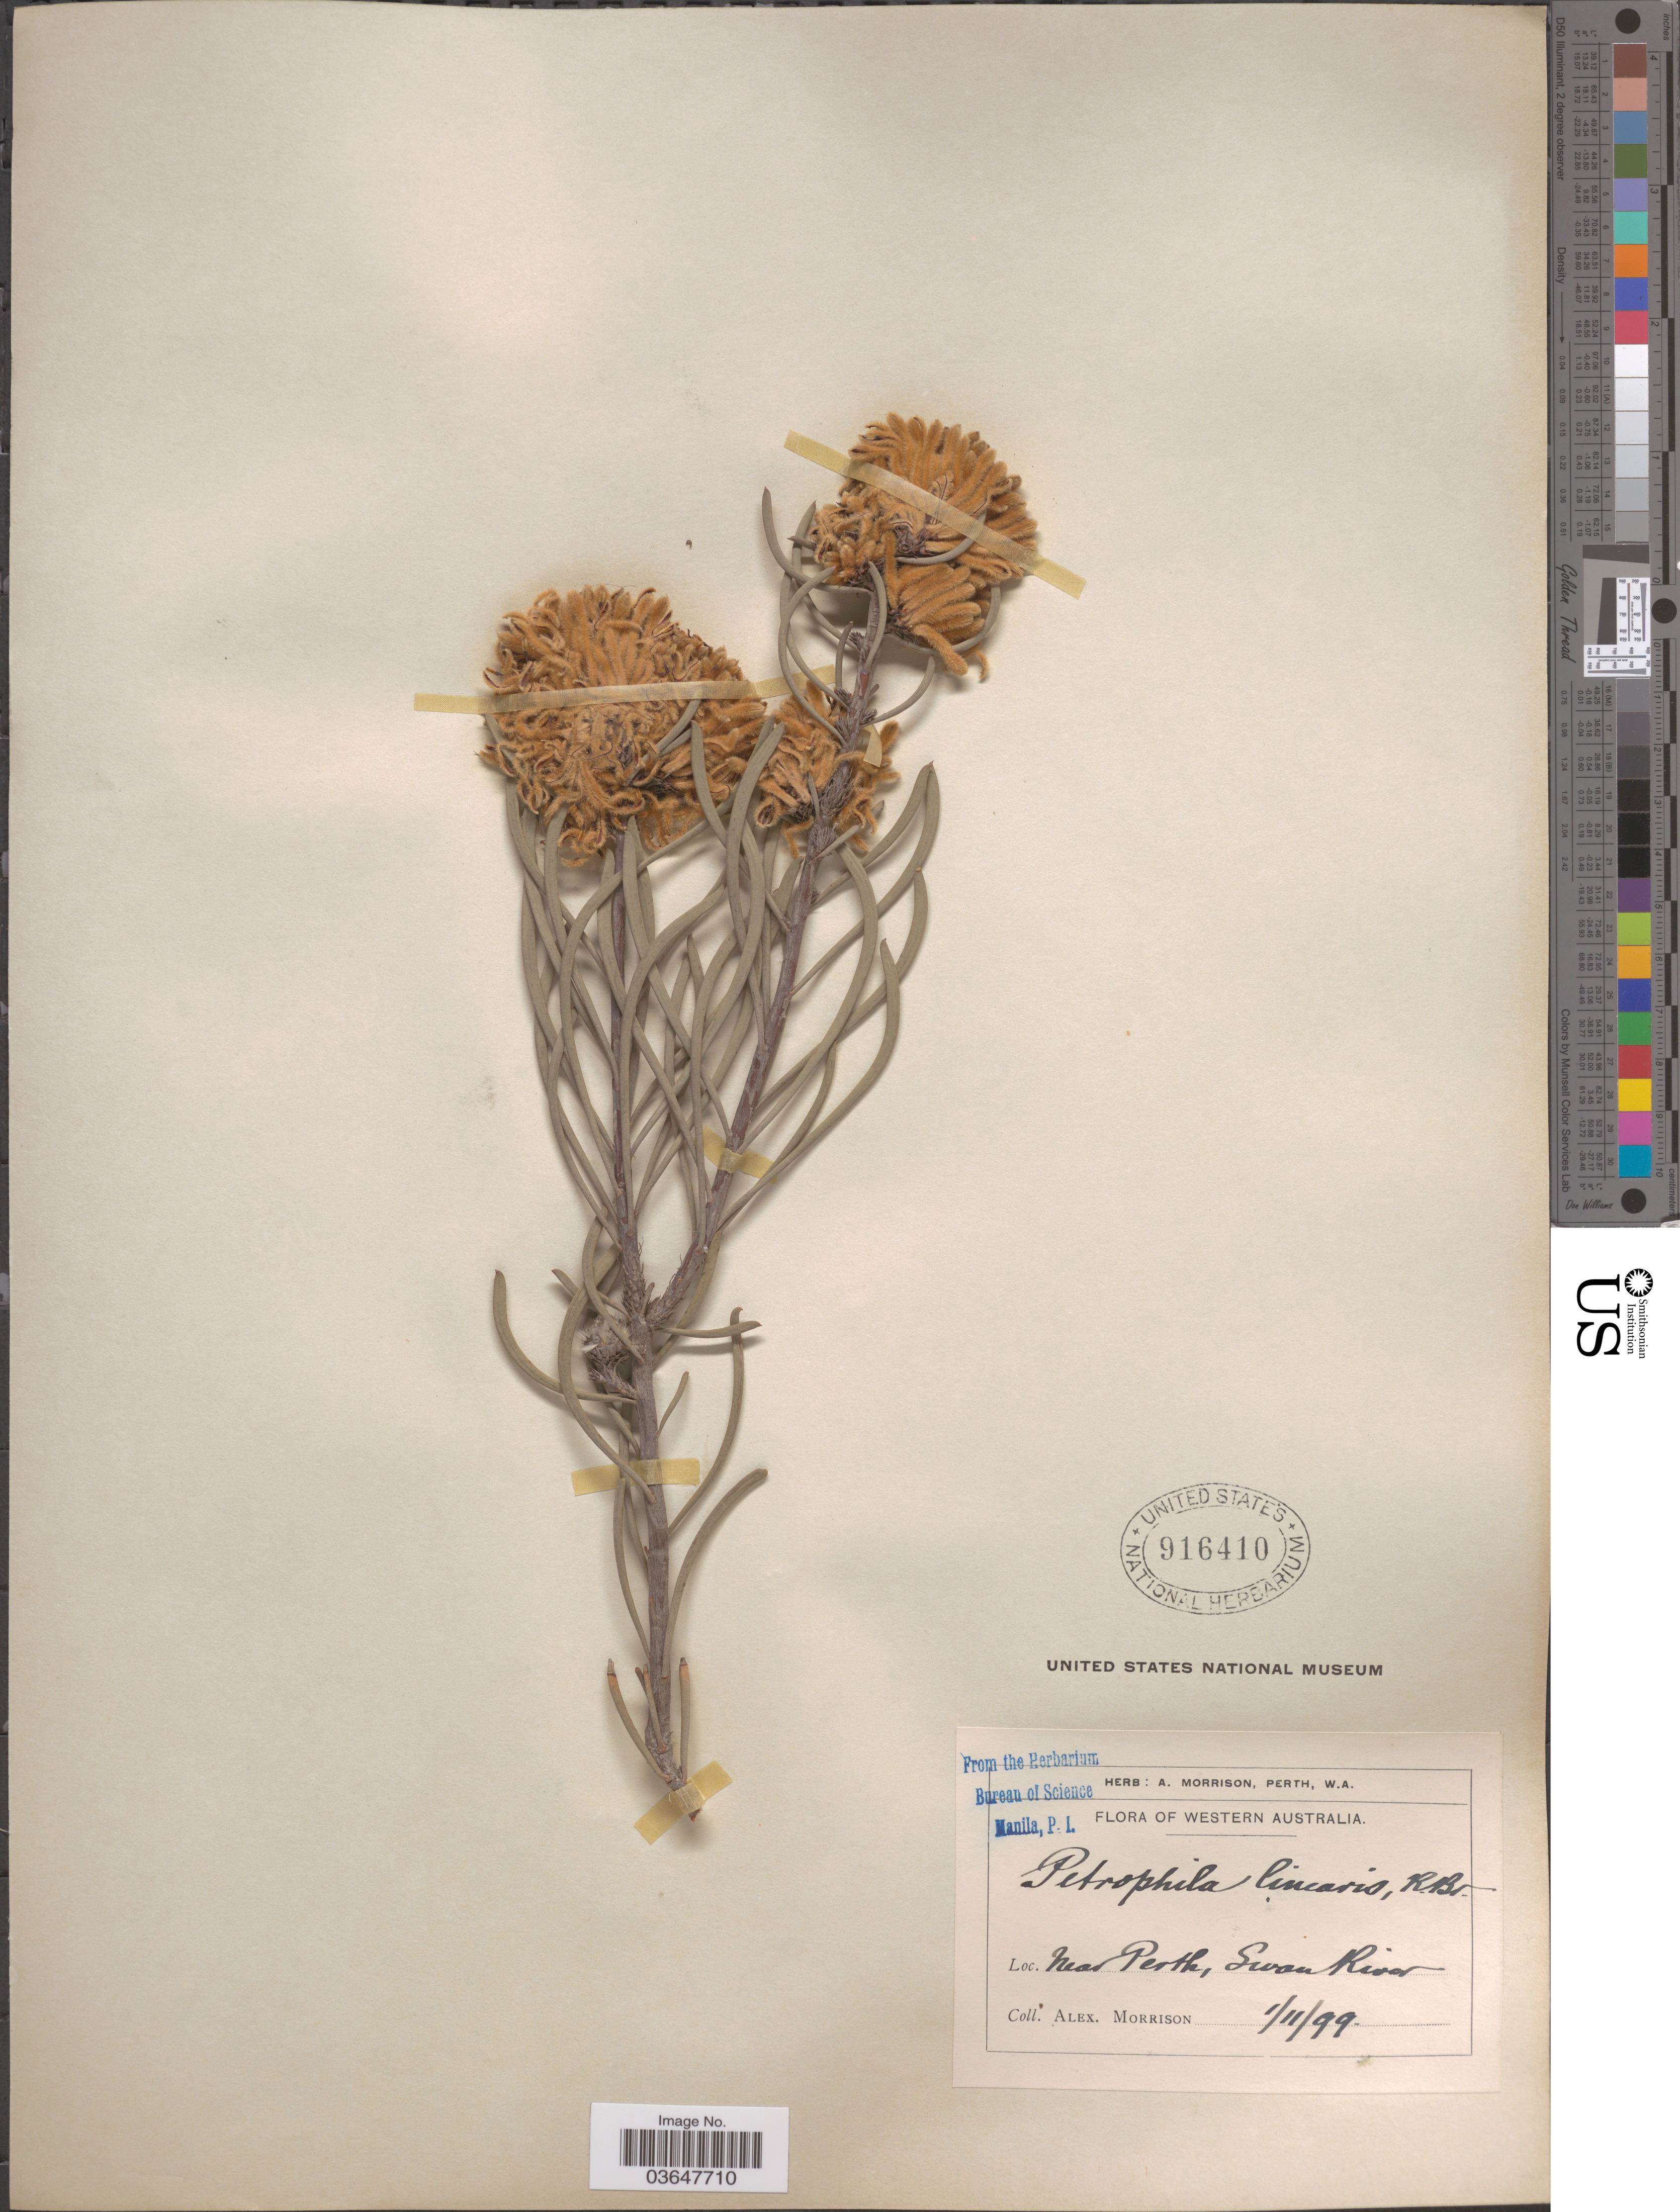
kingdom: Plantae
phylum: Tracheophyta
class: Magnoliopsida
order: Proteales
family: Proteaceae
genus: Petrophile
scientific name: Petrophile linearis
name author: R. Br.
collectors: A. Morrison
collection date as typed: Transcribed d/m/y: 1/11/99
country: Australia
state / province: Western Australia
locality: Near Perth, Swan River.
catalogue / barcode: US 916410